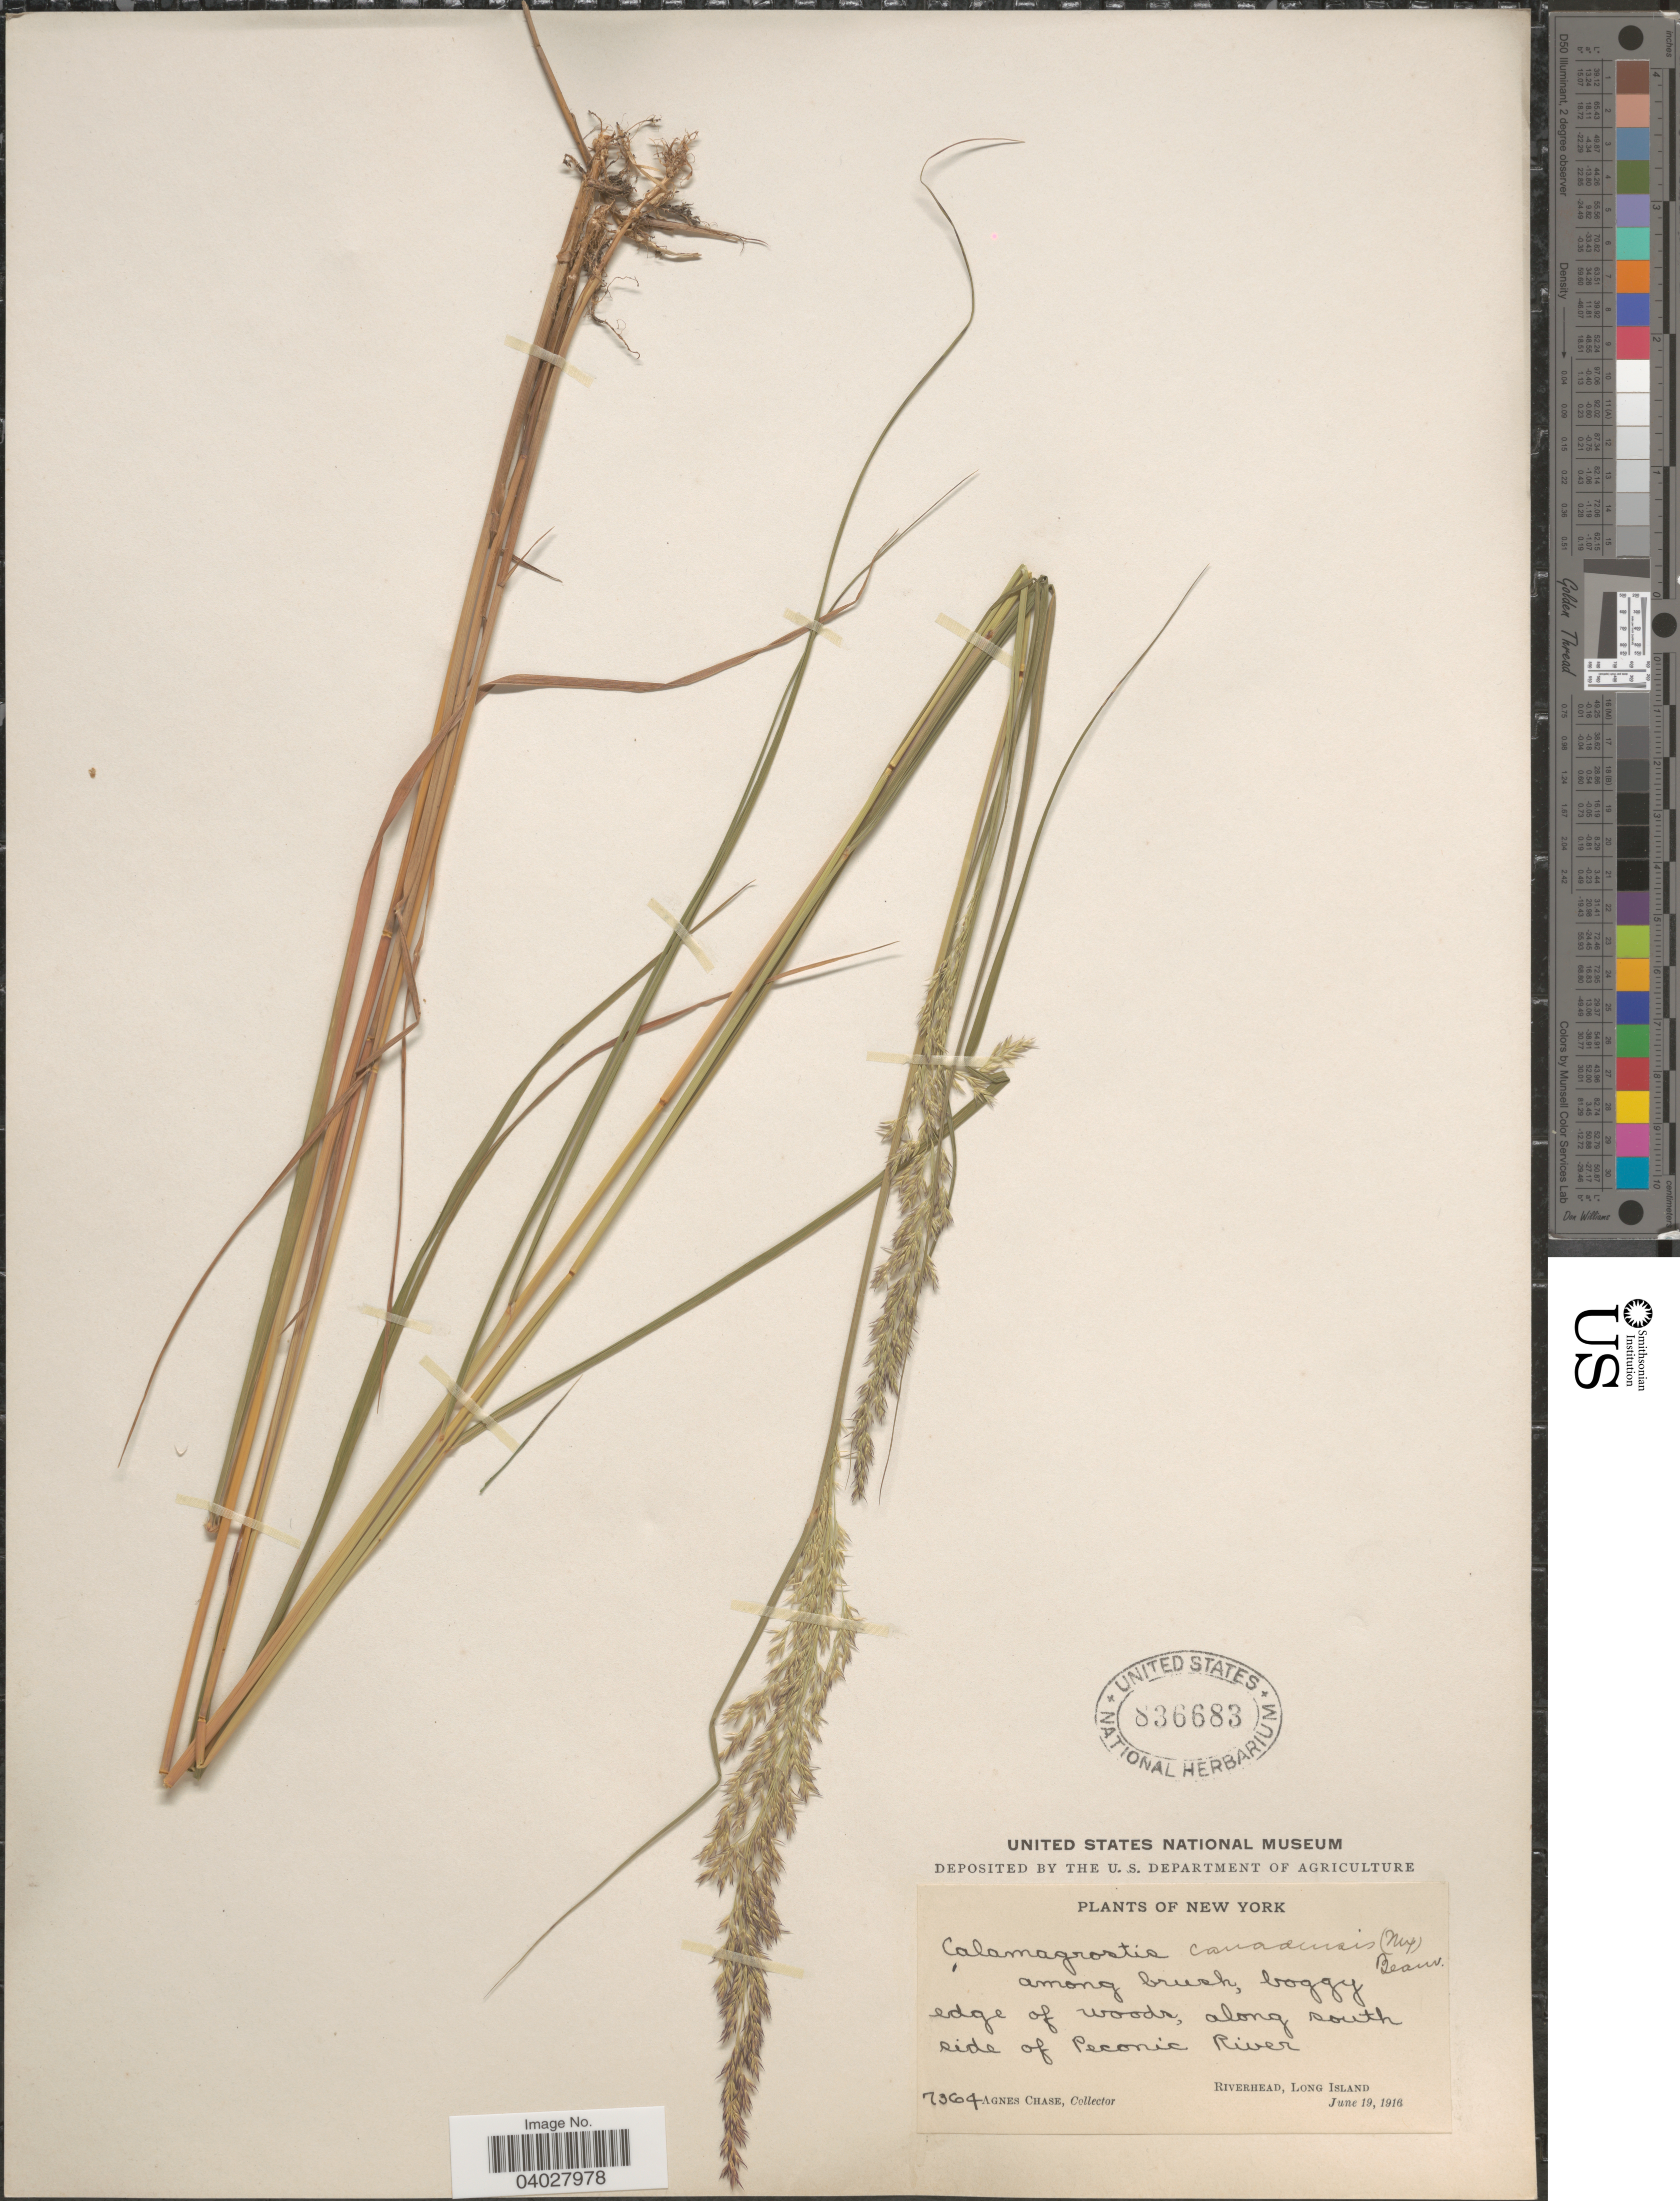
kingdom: Plantae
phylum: Tracheophyta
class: Liliopsida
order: Poales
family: Poaceae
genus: Calamagrostis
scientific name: Calamagrostis canadensis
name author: (Michx.) P. Beauv.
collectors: A. Chase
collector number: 7364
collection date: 1916-06-19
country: United States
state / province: New York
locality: Along south side of Peconic River. Riverhead, Long Island.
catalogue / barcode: US 836683